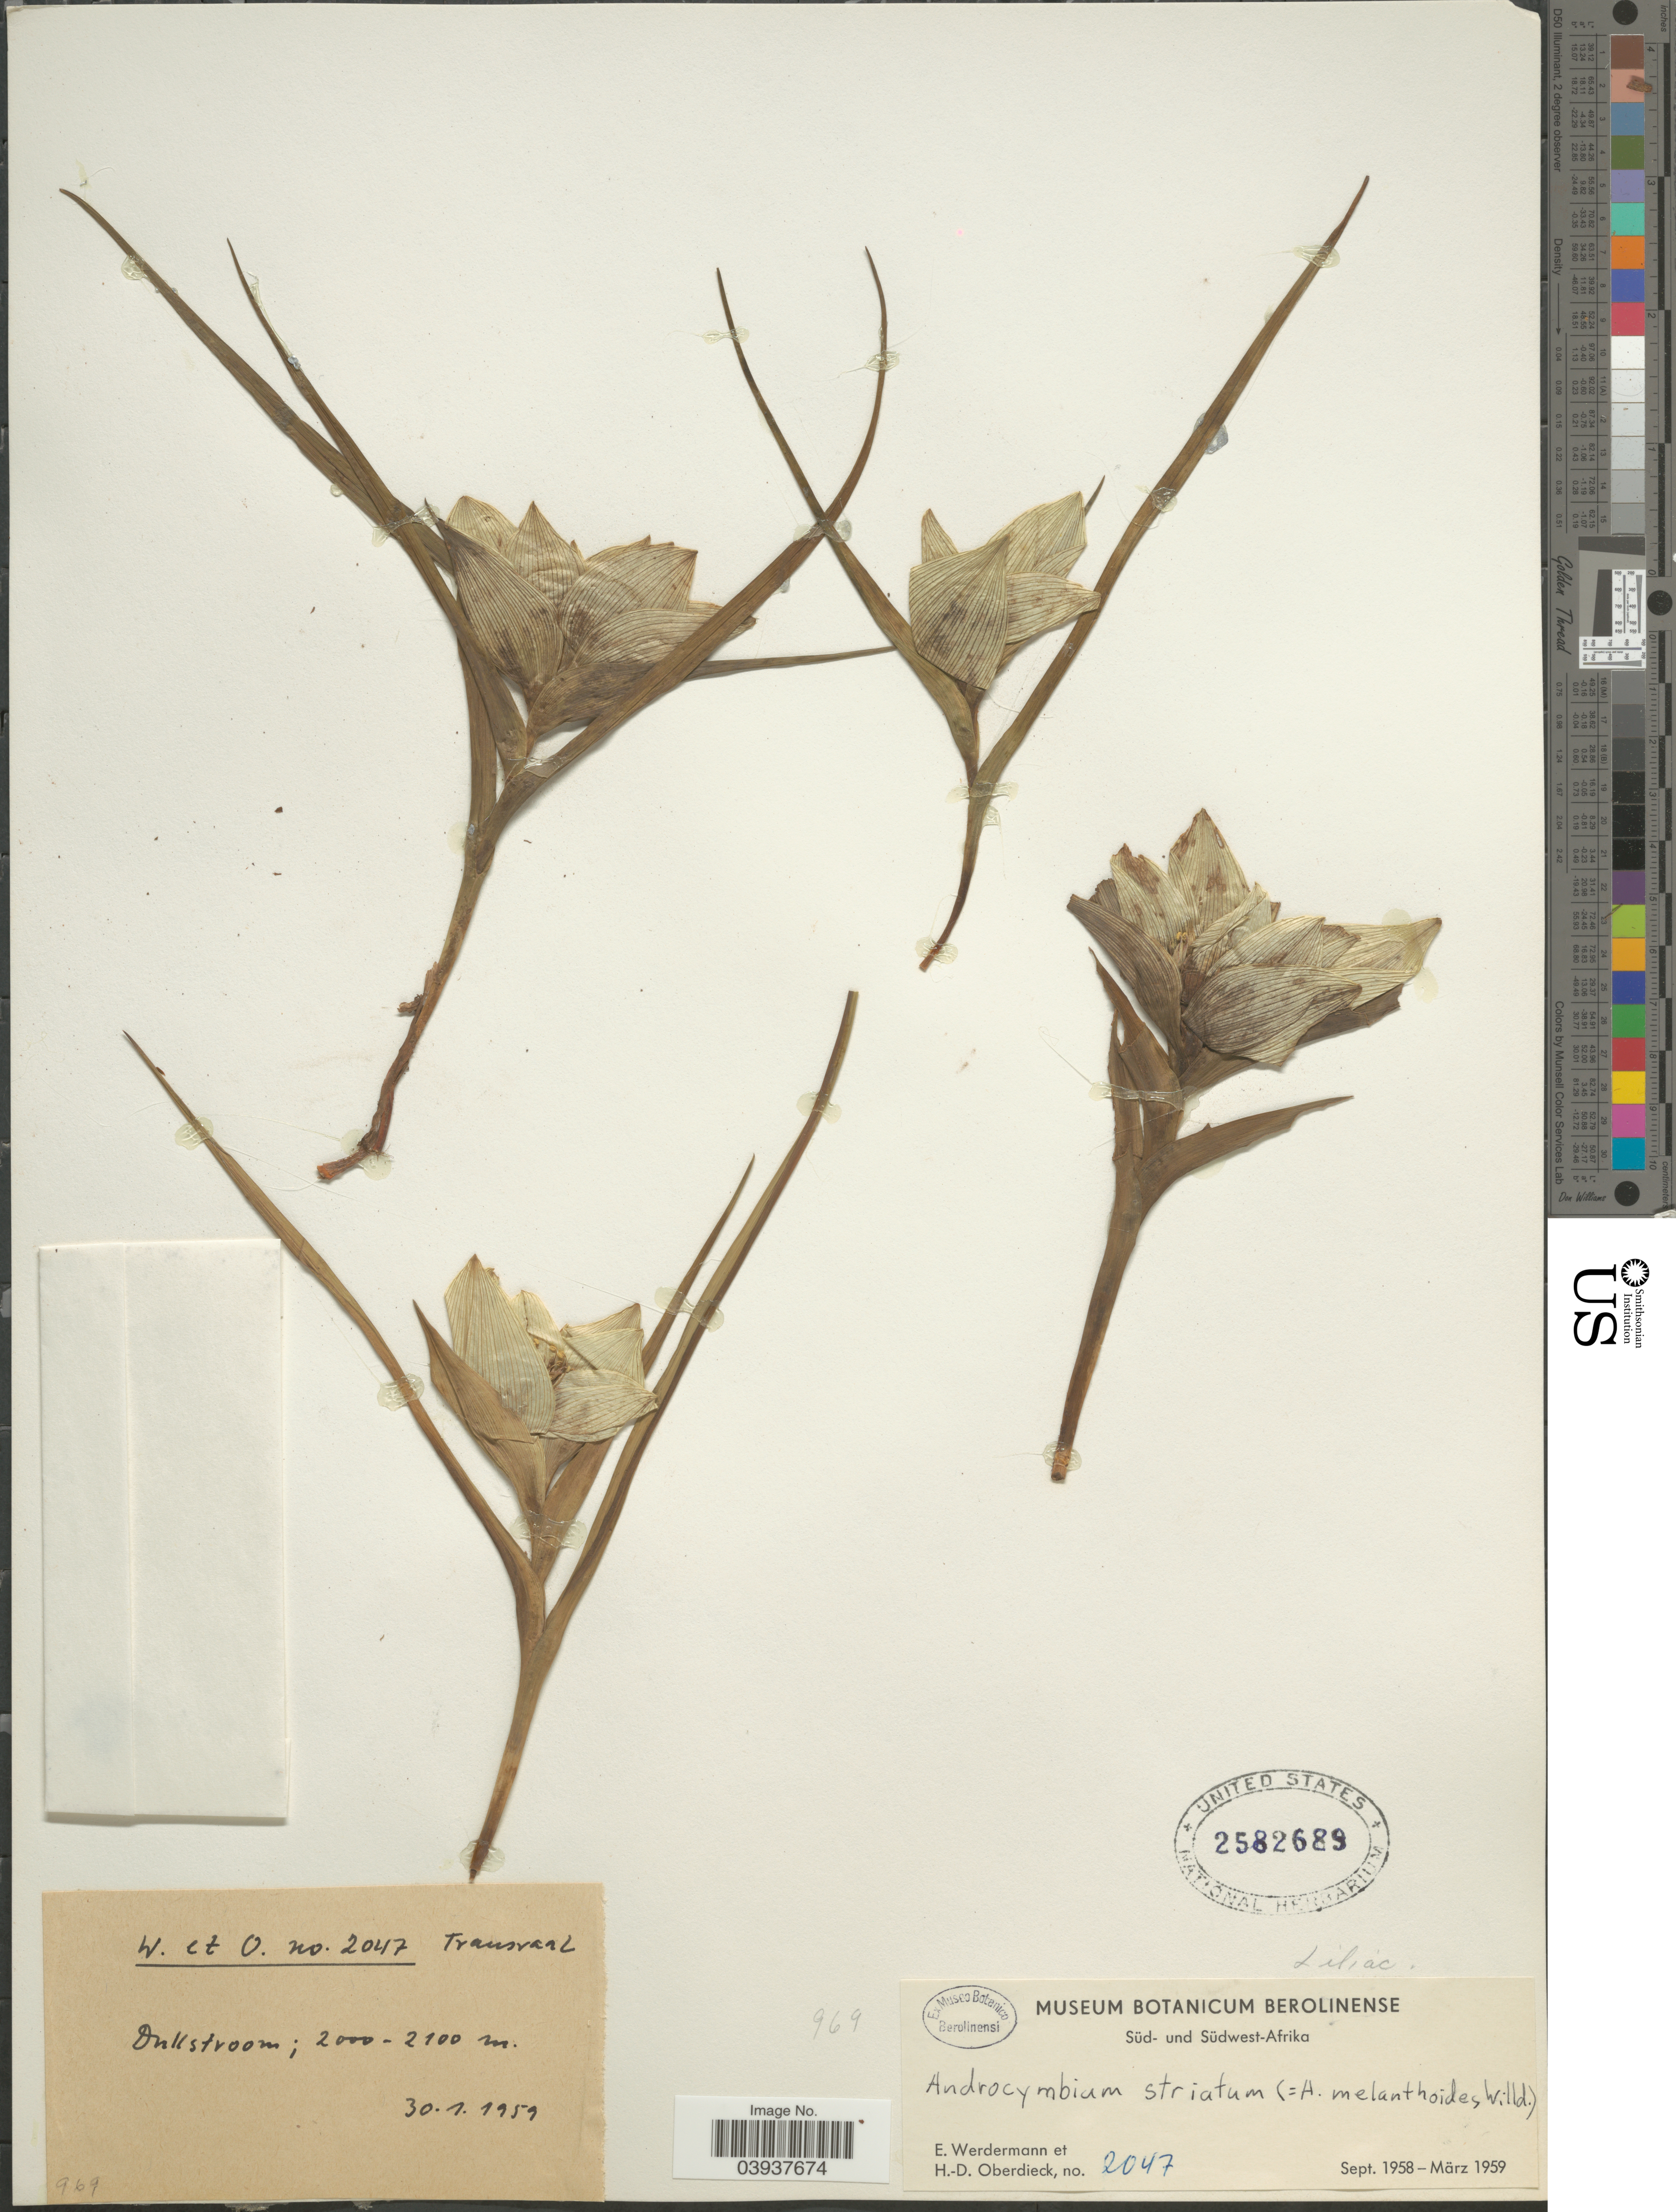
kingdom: Plantae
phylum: Tracheophyta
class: Liliopsida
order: Liliales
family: Colchicaceae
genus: Androcymbium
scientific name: Androcymbium striatum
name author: Hochst. ex A. Rich.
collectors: E. Werdermann & H. Oberdieck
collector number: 2047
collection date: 1959-01-30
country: South Africa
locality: Transvaal. Dullstroom.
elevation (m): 2000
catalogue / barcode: US 2582689